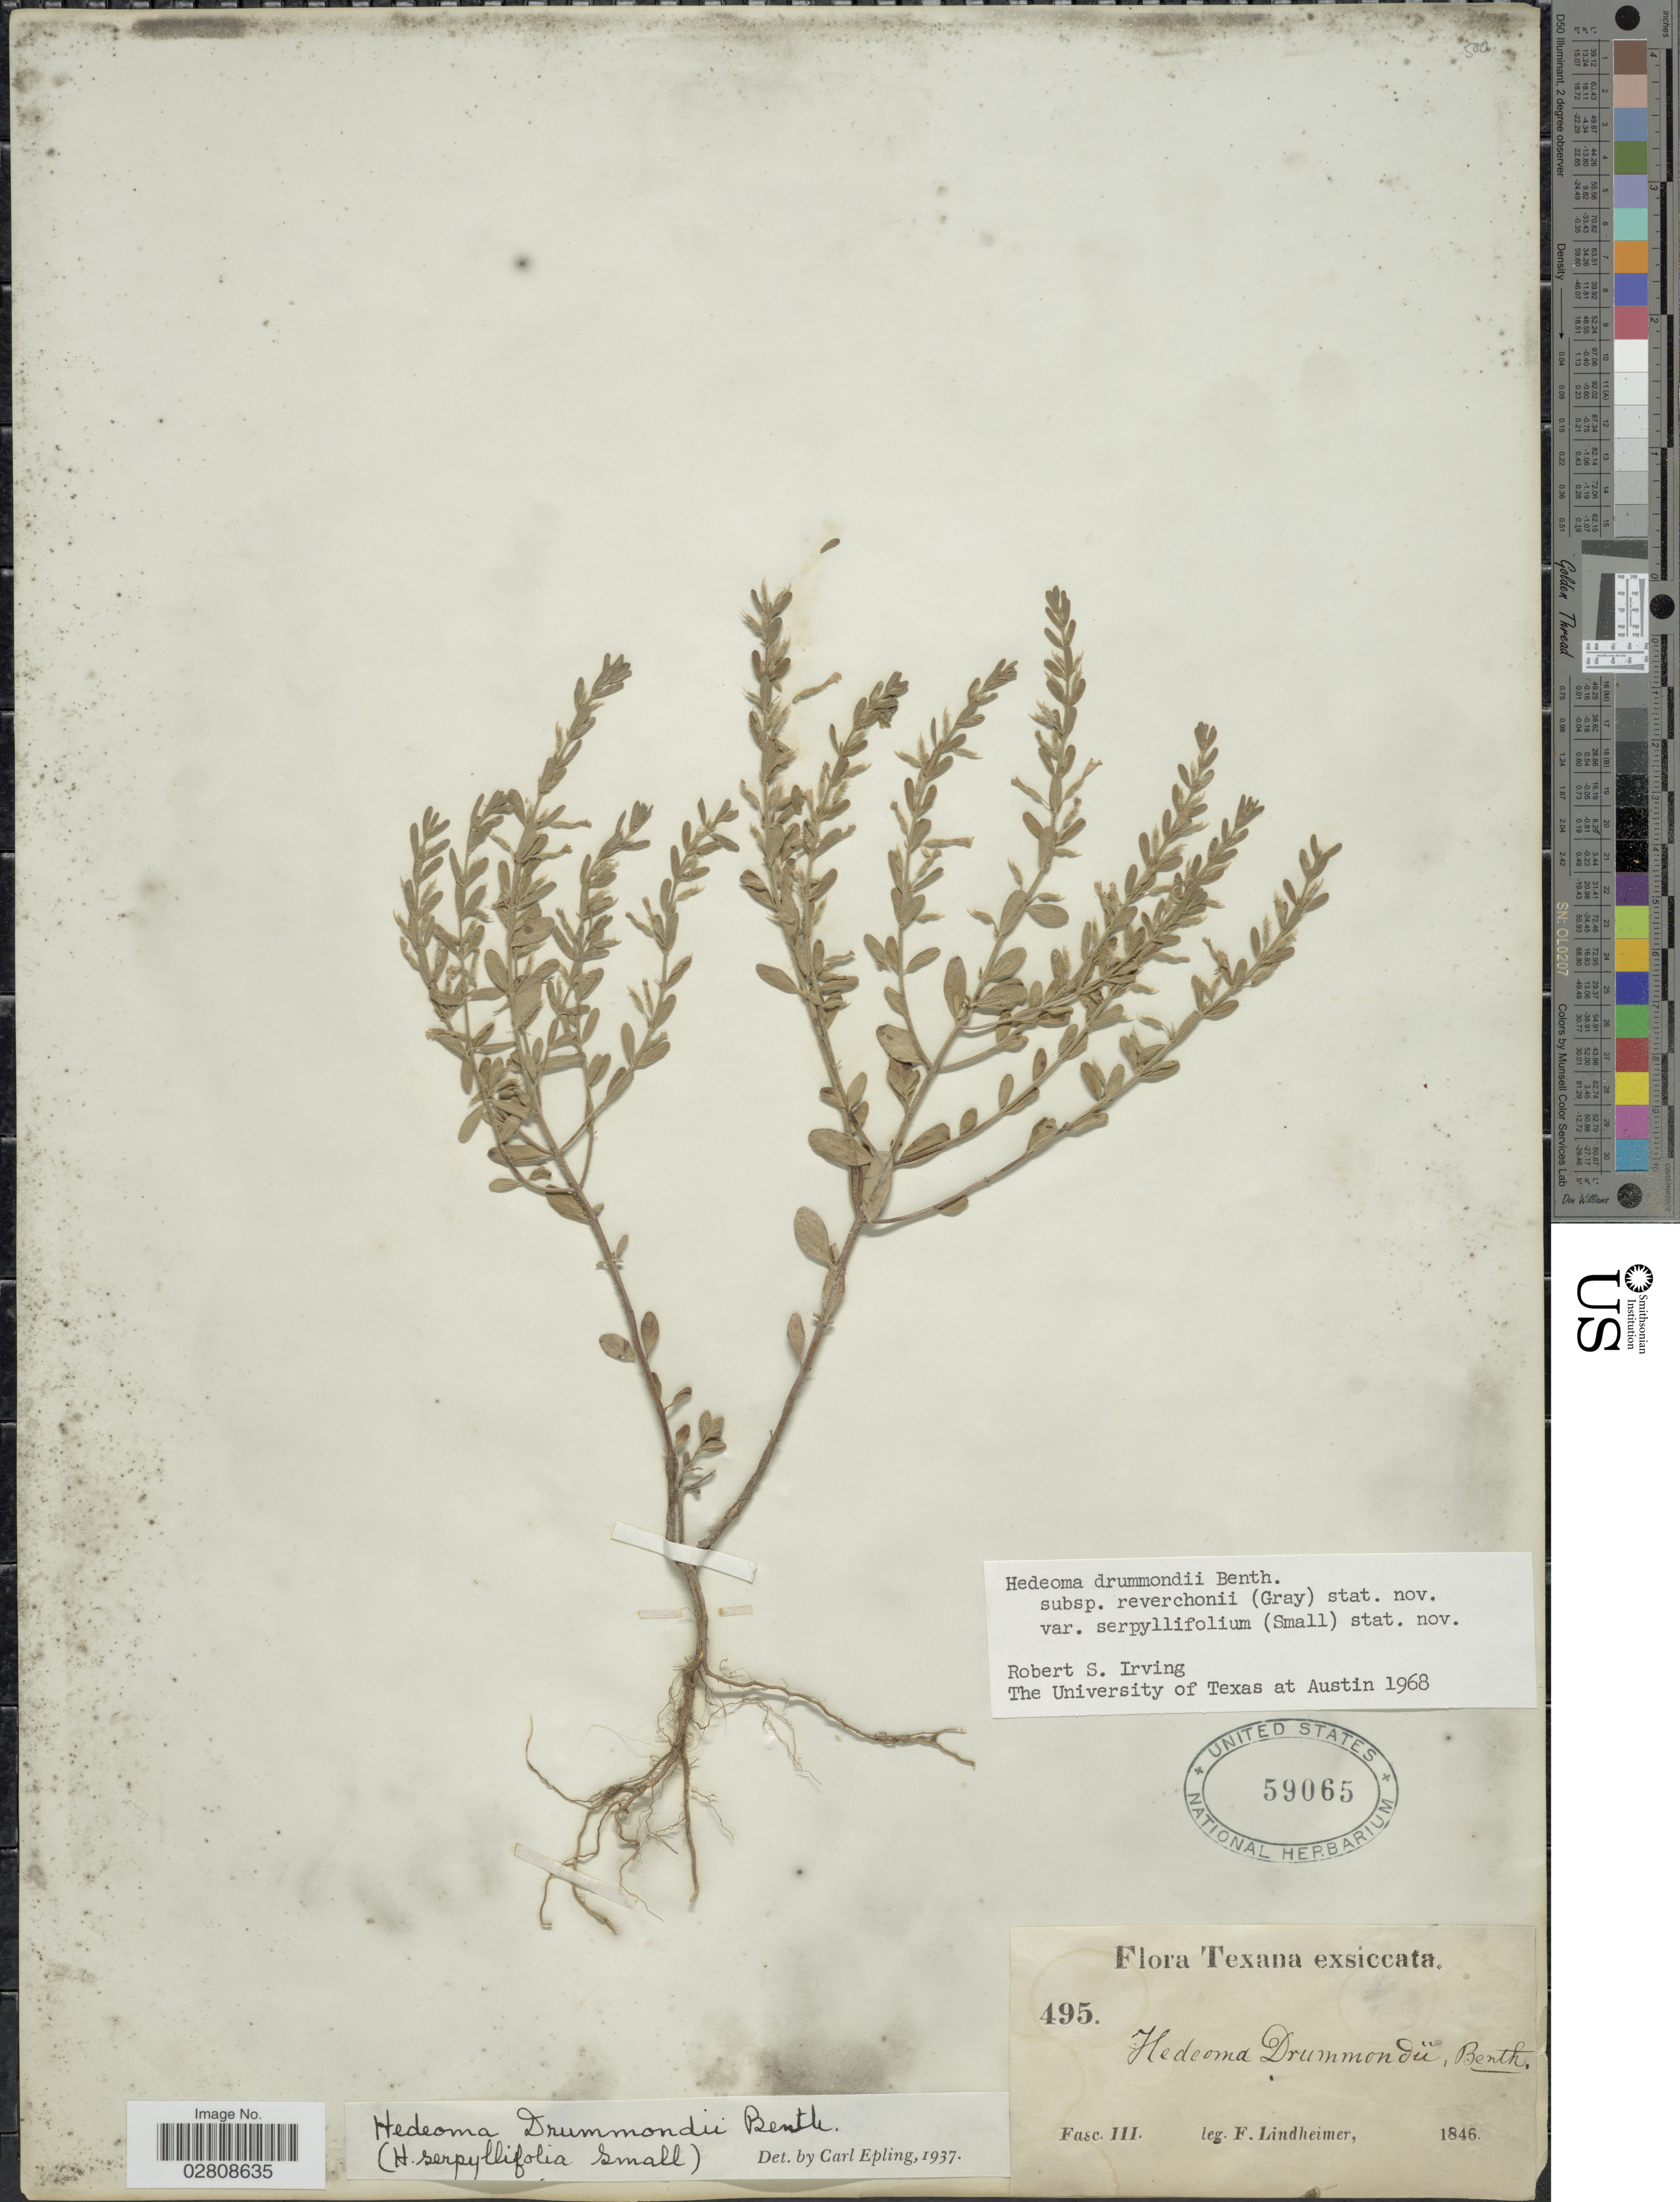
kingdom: Plantae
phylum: Tracheophyta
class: Magnoliopsida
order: Lamiales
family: Lamiaceae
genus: Hedeoma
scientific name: Hedeoma drummondii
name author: Benth.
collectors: F. Lindheimer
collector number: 495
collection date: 1846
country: United States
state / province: Texas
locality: Fasc. III.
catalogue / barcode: US 59065